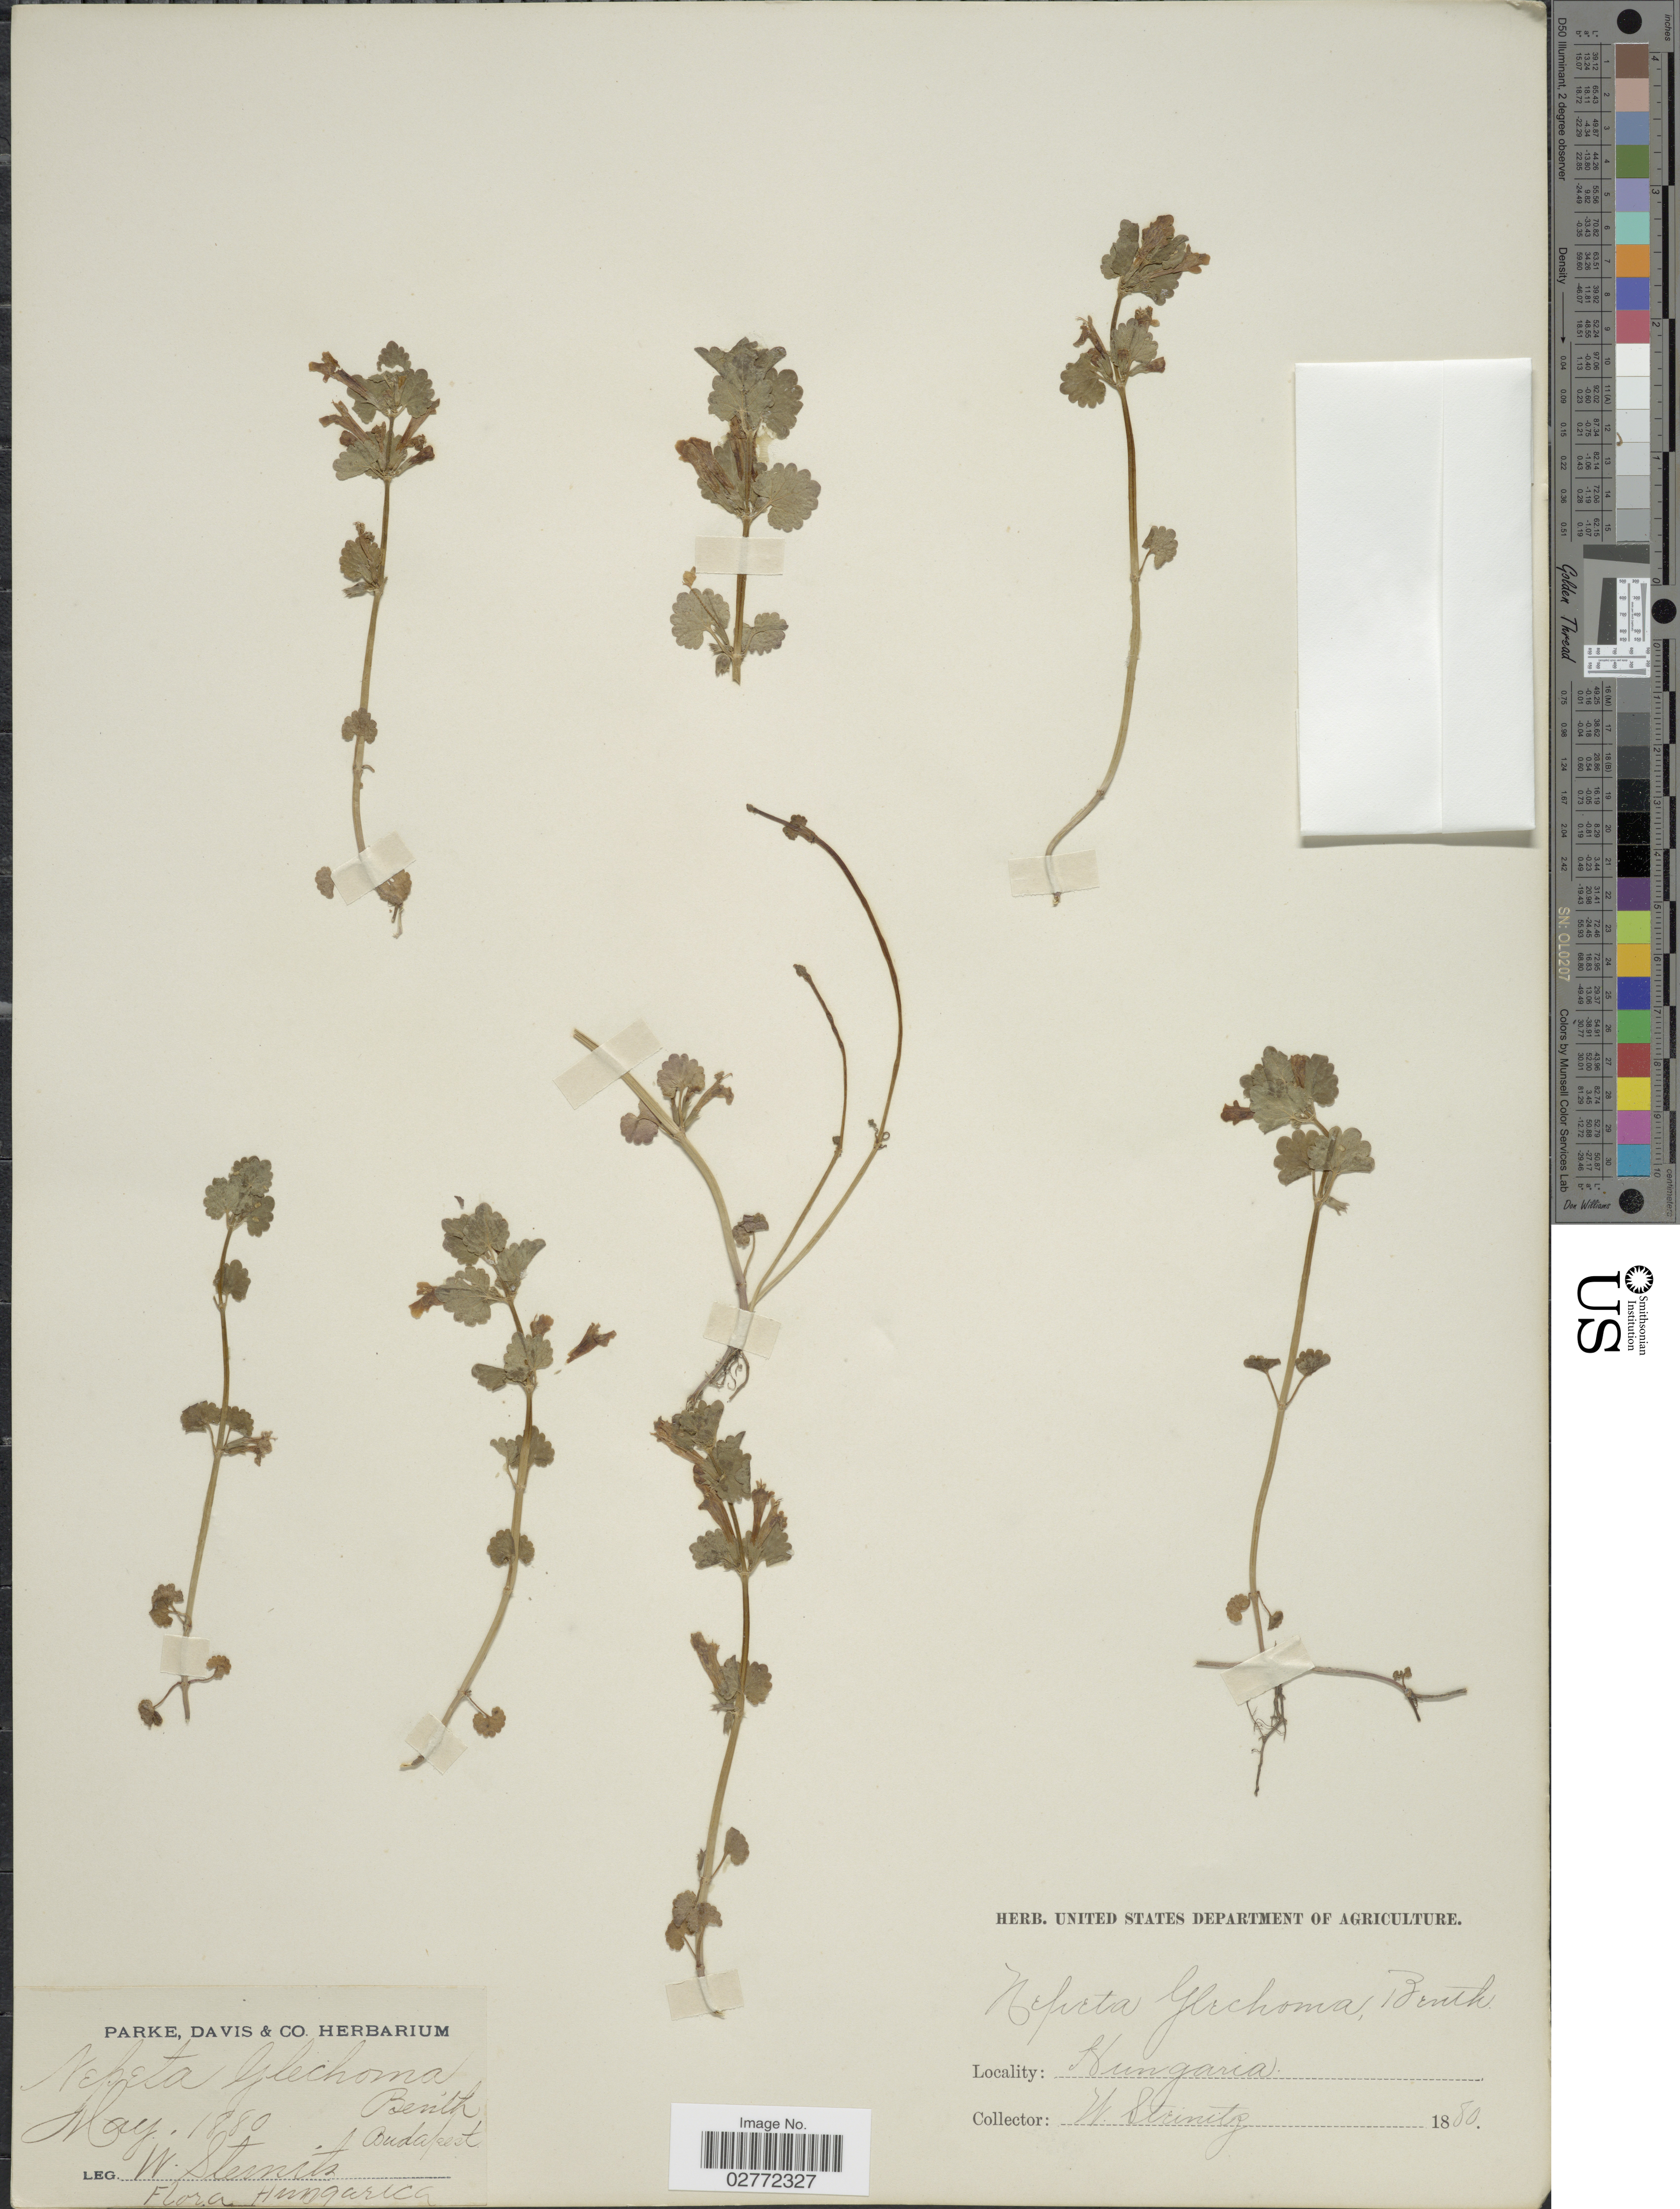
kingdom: Plantae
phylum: Tracheophyta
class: Magnoliopsida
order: Lamiales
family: Lamiaceae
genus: Glechoma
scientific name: Glechoma hederacea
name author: L.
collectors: W. Steinitz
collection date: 1880-05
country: Hungary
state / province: Budapest, Capital District of